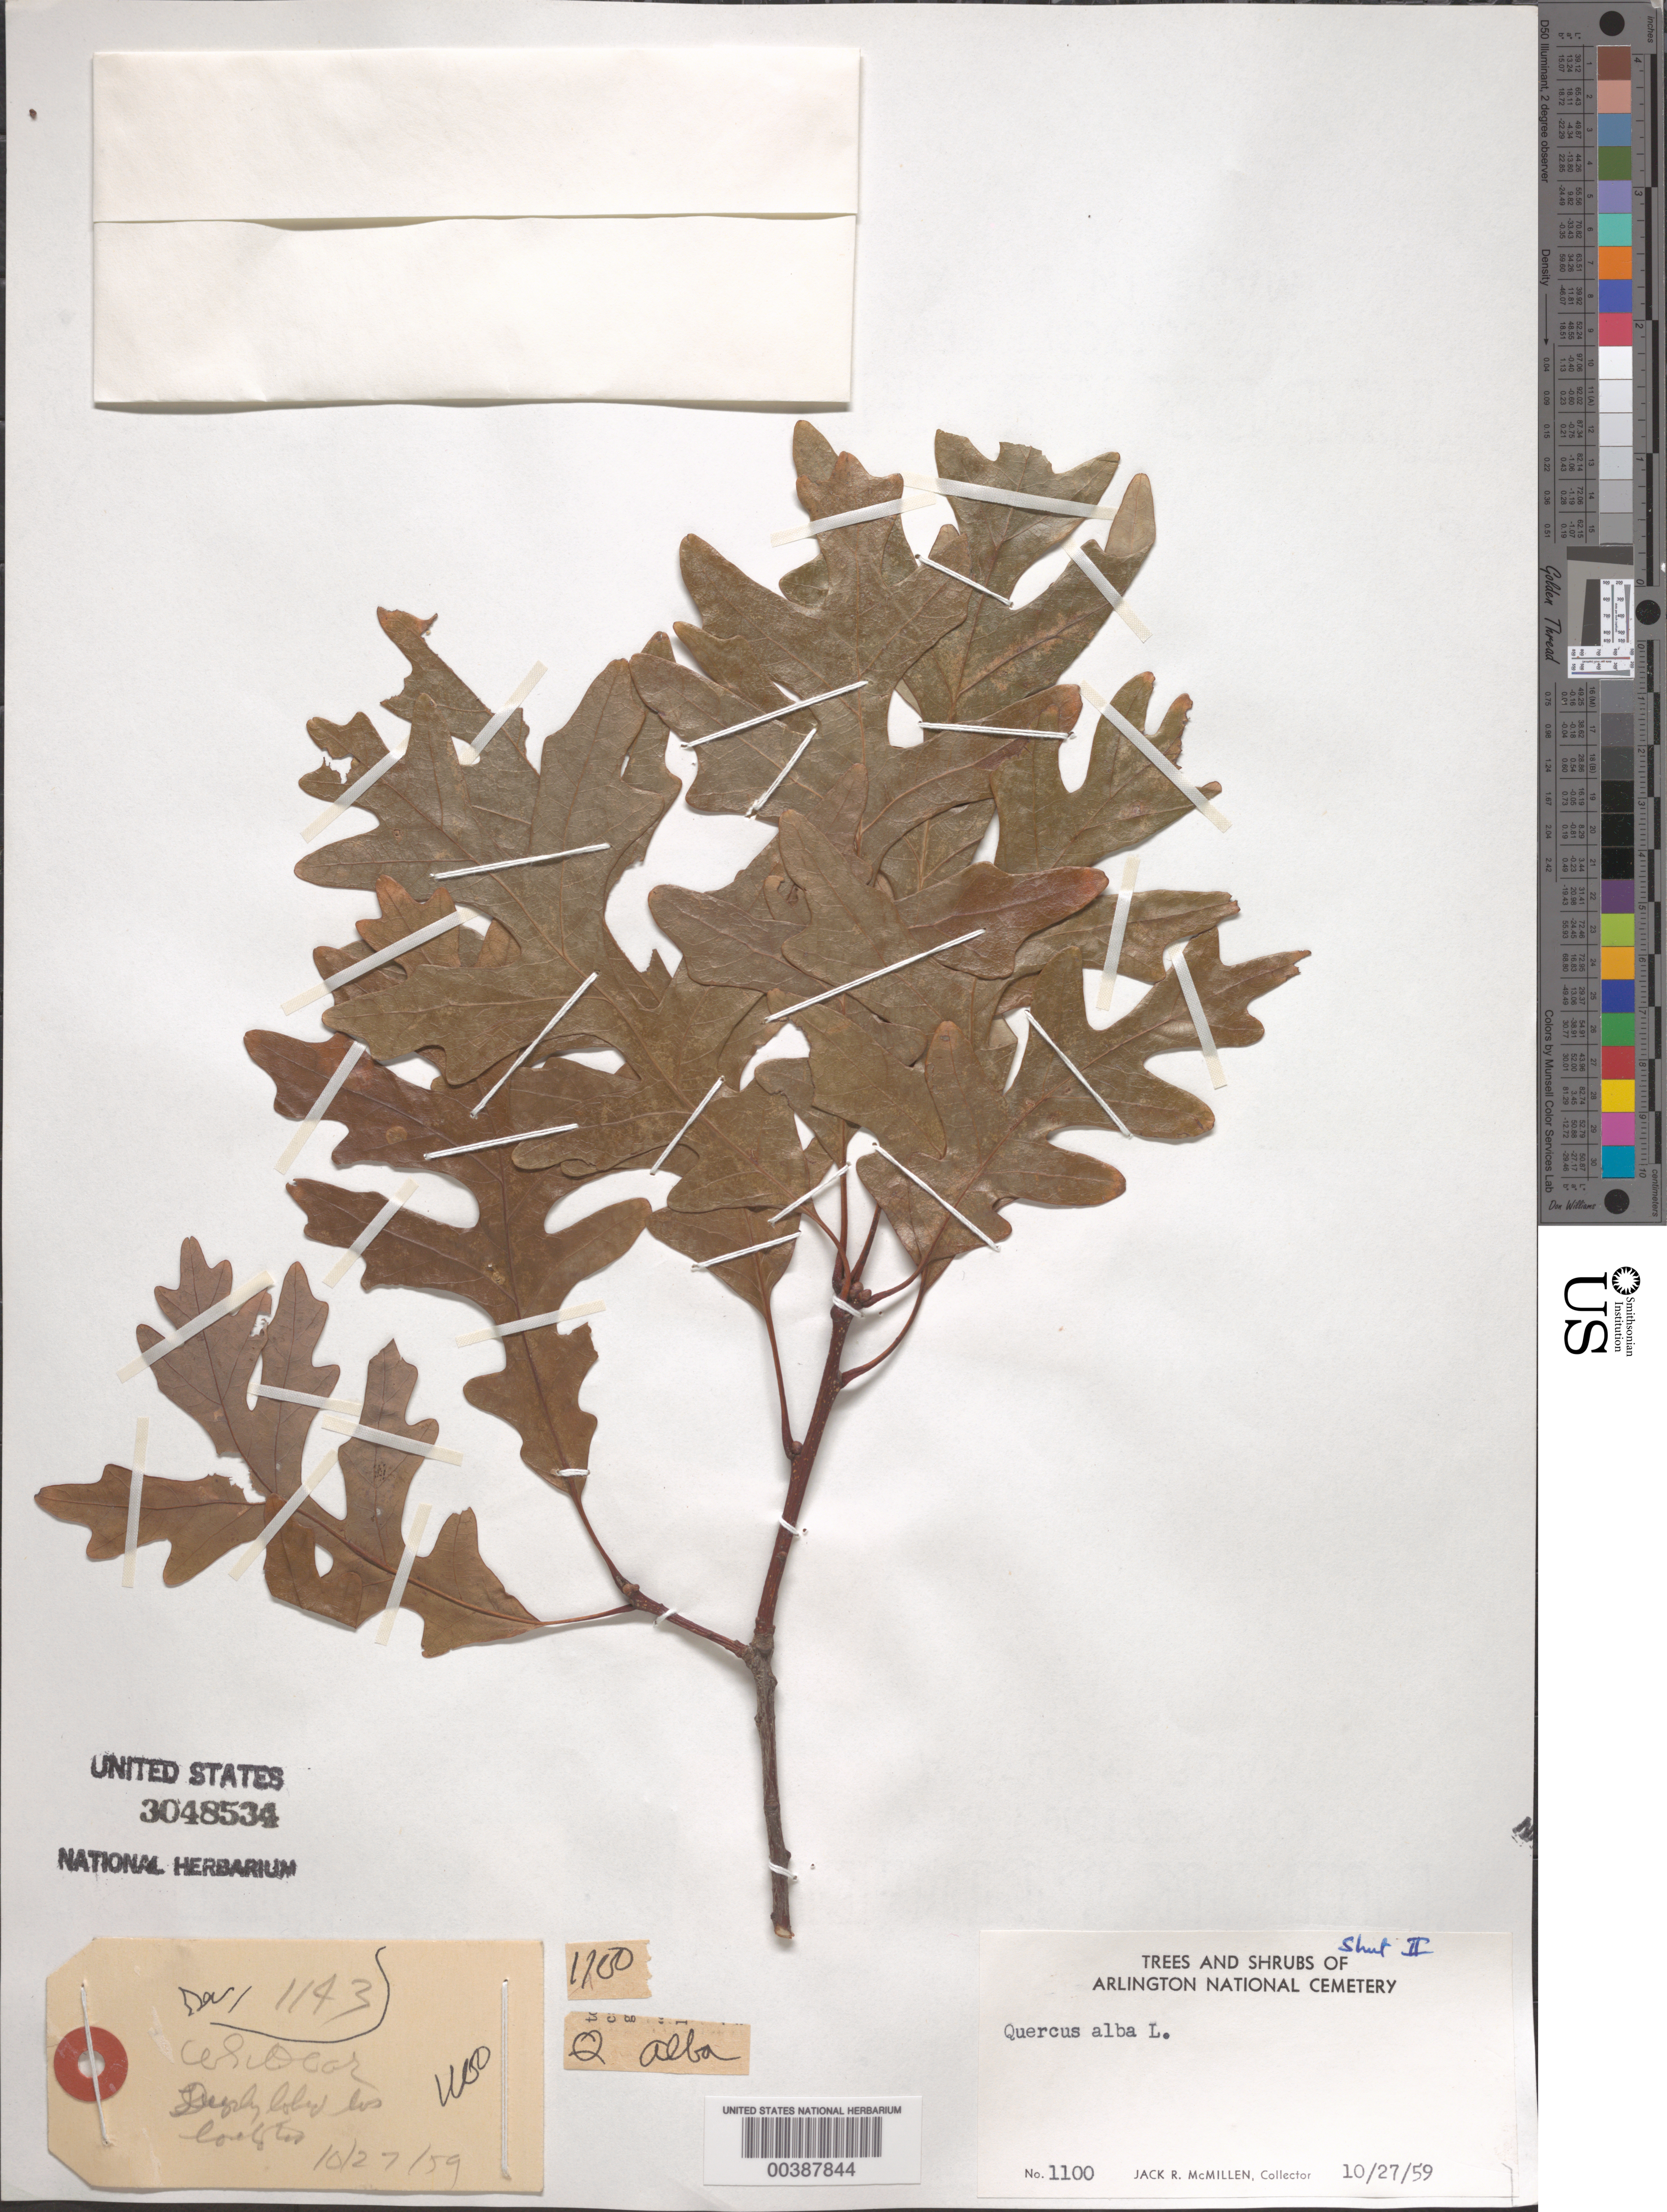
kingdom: Plantae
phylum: Tracheophyta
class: Magnoliopsida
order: Fagales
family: Fagaceae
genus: Quercus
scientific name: Quercus alba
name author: L.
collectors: J. McMillen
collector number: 1100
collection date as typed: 27 Oct 1959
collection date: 1959-10-27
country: United States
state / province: Virginia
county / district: Arlington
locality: Arlington National Cemetery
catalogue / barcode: US 3048534